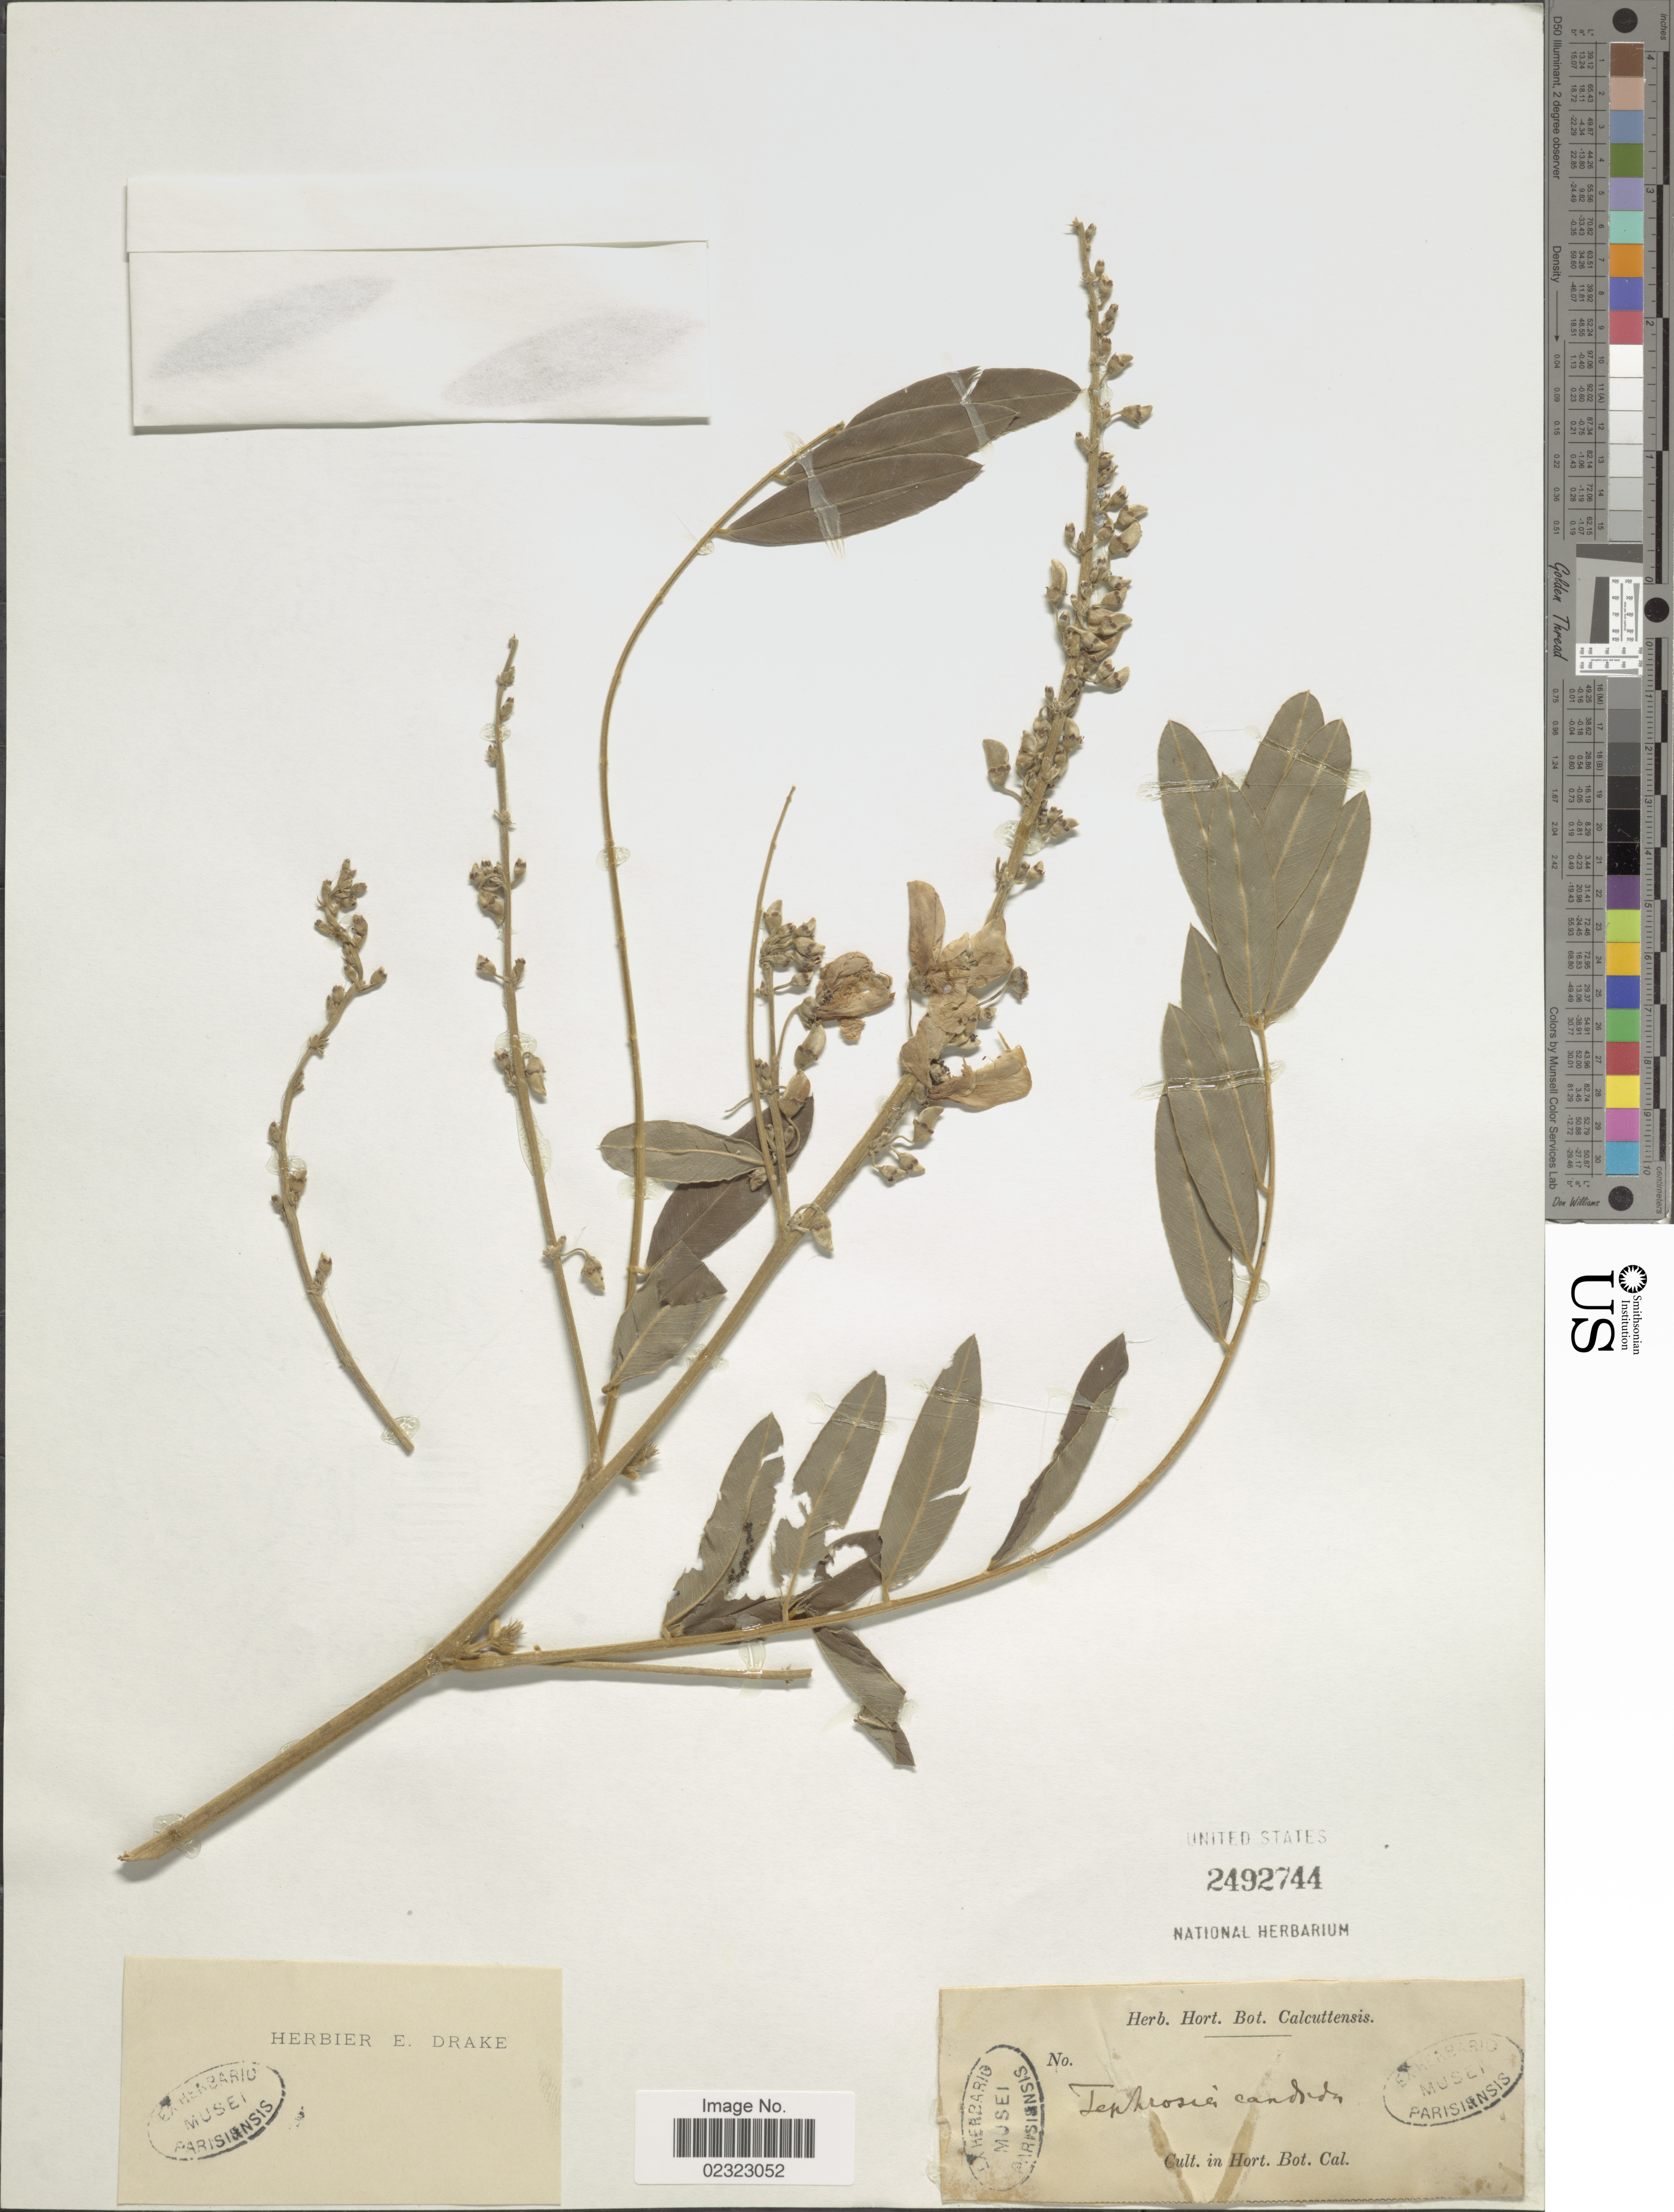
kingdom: Plantae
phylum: Tracheophyta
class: Magnoliopsida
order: Fabales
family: Fabaceae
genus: Tephrosia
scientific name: Tephrosia candida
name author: DC.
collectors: ex Herb. Hort. Bot. Calcuttensis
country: India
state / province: West Bengal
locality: Cult. in Hort. Cal.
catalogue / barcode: US 2492744